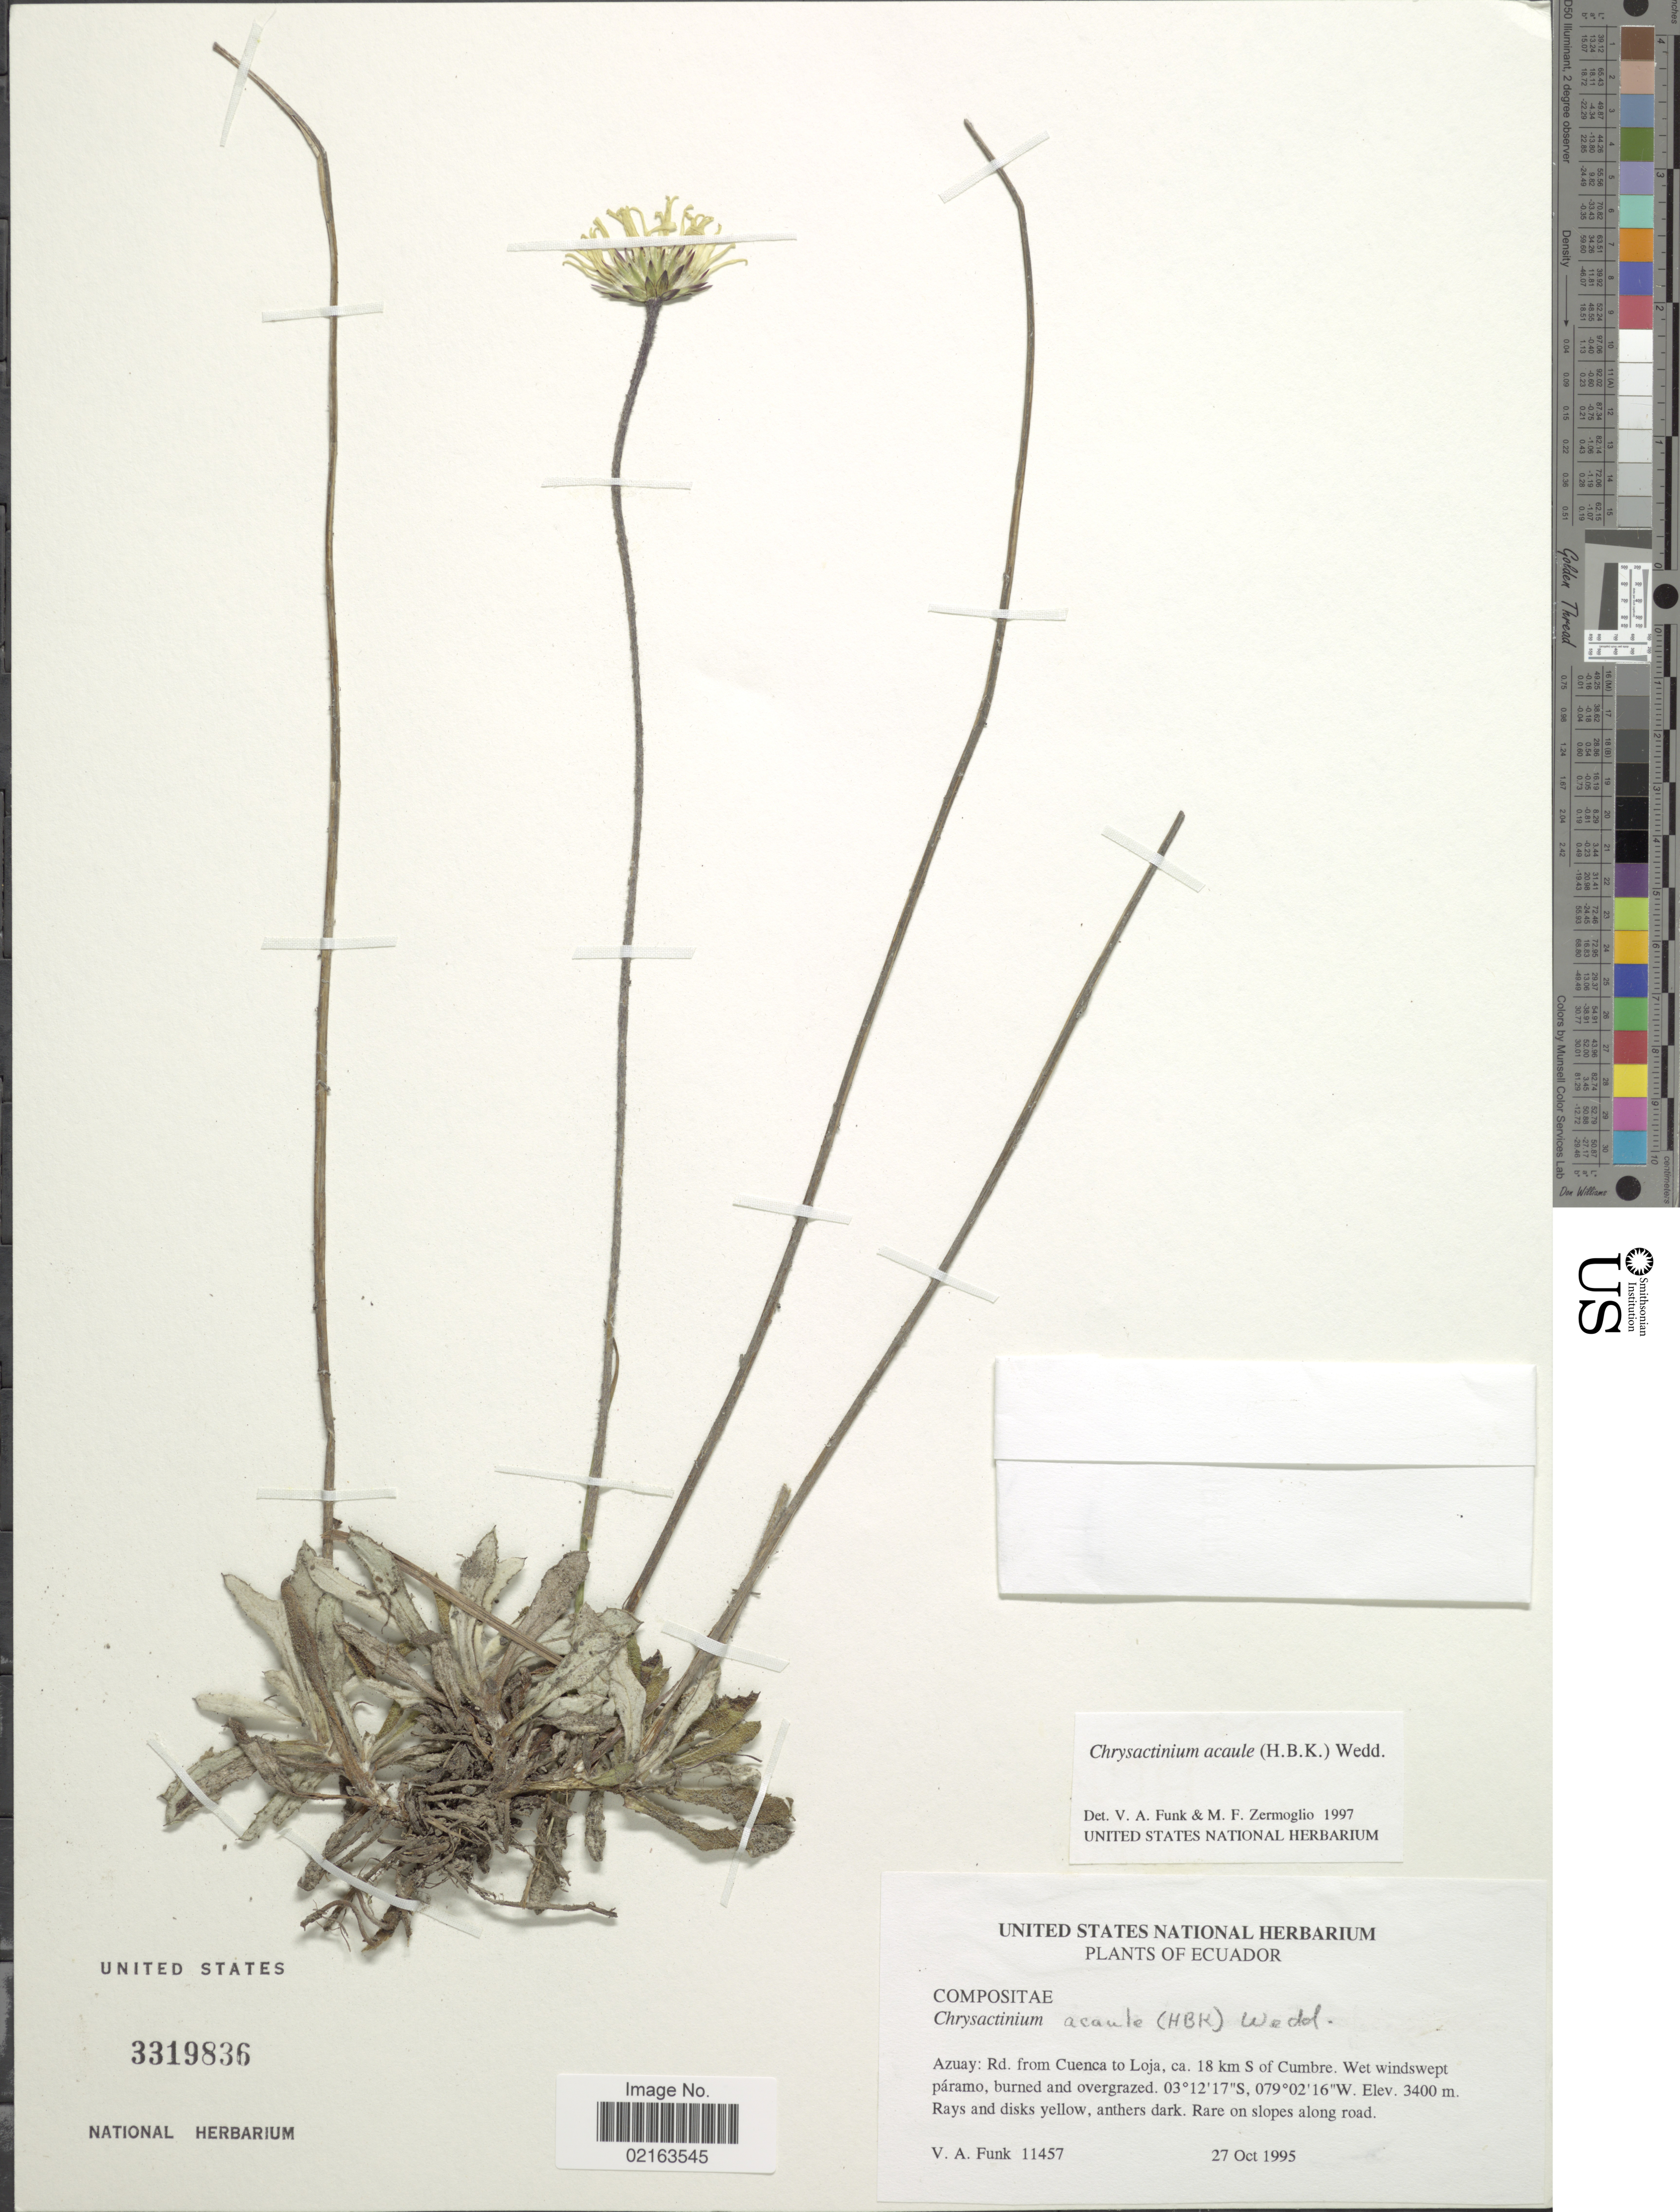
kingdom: Plantae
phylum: Tracheophyta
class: Magnoliopsida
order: Asterales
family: Asteraceae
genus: Chrysactinium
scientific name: Chrysactinium acaule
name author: (Kunth) Wedd.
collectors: V. Funk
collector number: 11457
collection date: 1995-10-27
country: Ecuador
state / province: Azuay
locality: Azuay: Rd. from Cuenca to Loja, ca. 18 km S of Cumbre.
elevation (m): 3400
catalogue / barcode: US 3319836